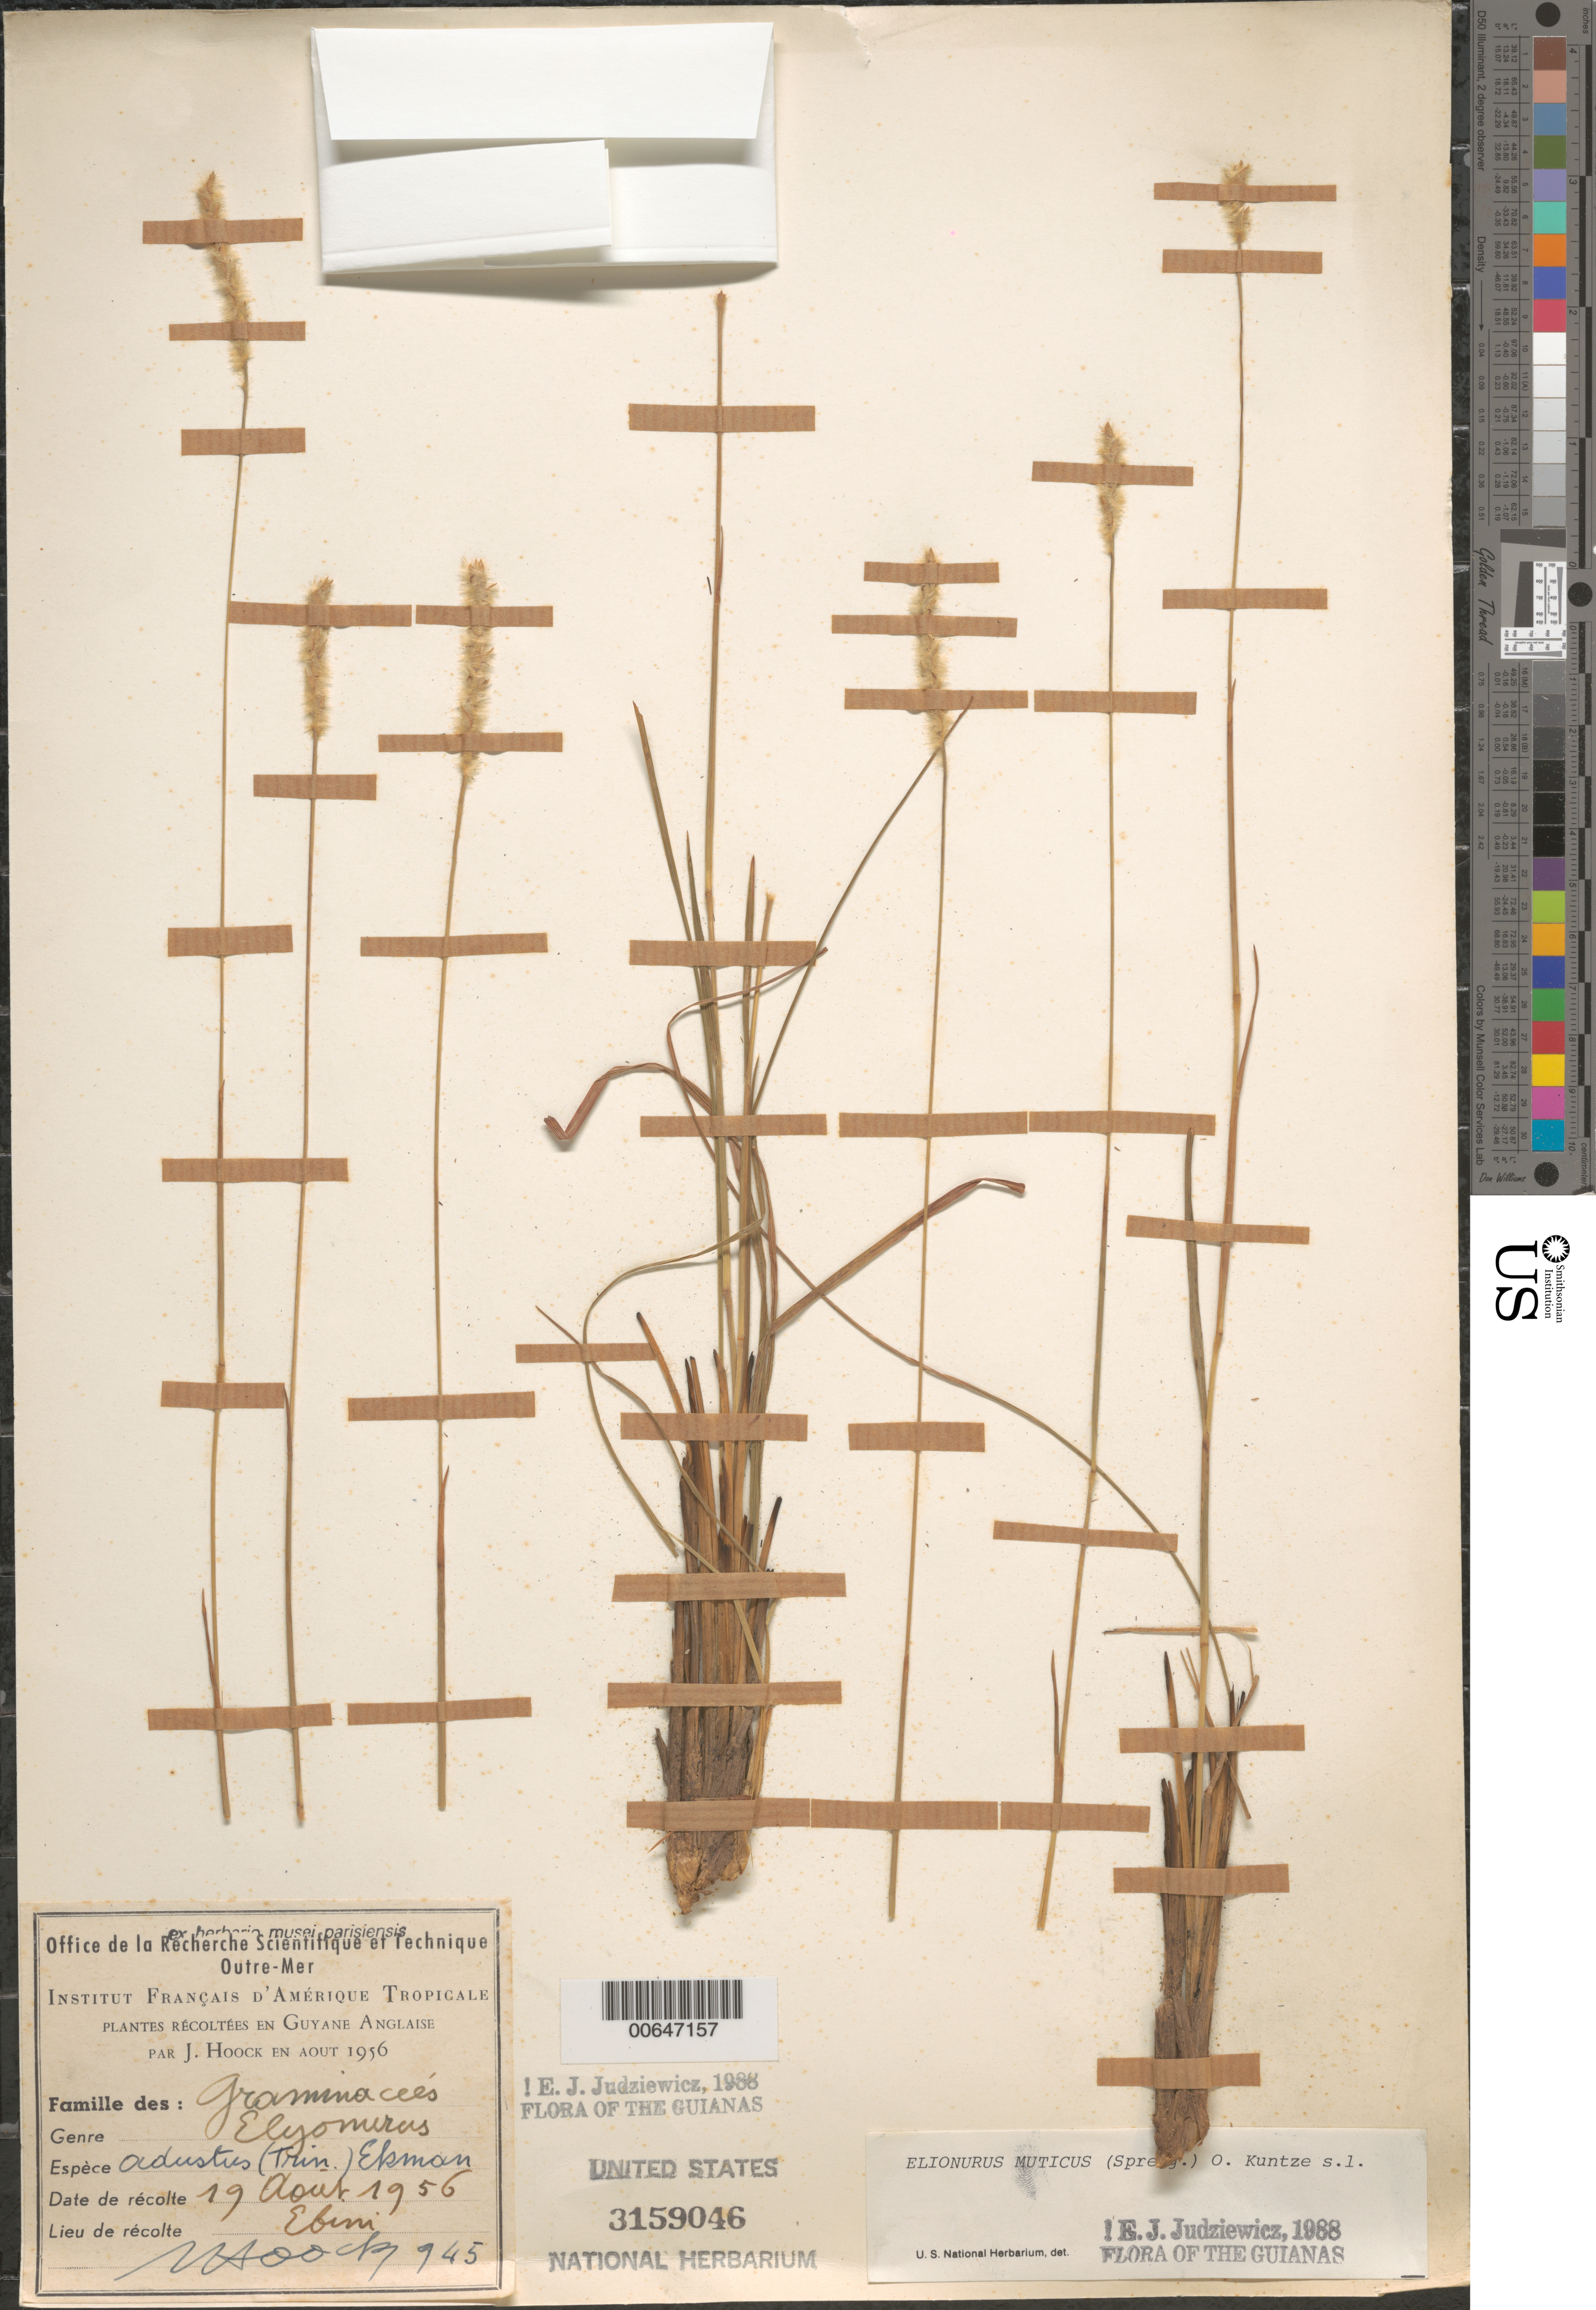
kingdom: Plantae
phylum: Tracheophyta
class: Liliopsida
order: Poales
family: Poaceae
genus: Elionurus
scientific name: Elionurus muticus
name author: (Spreng.) Kuntze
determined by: Judziewicz, E. J.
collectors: J. Hoock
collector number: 945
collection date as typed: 19-Aug-56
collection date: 1956-08-19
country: Guyana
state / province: U. Demerara-Berbice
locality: Ebini Station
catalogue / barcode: US 3159046